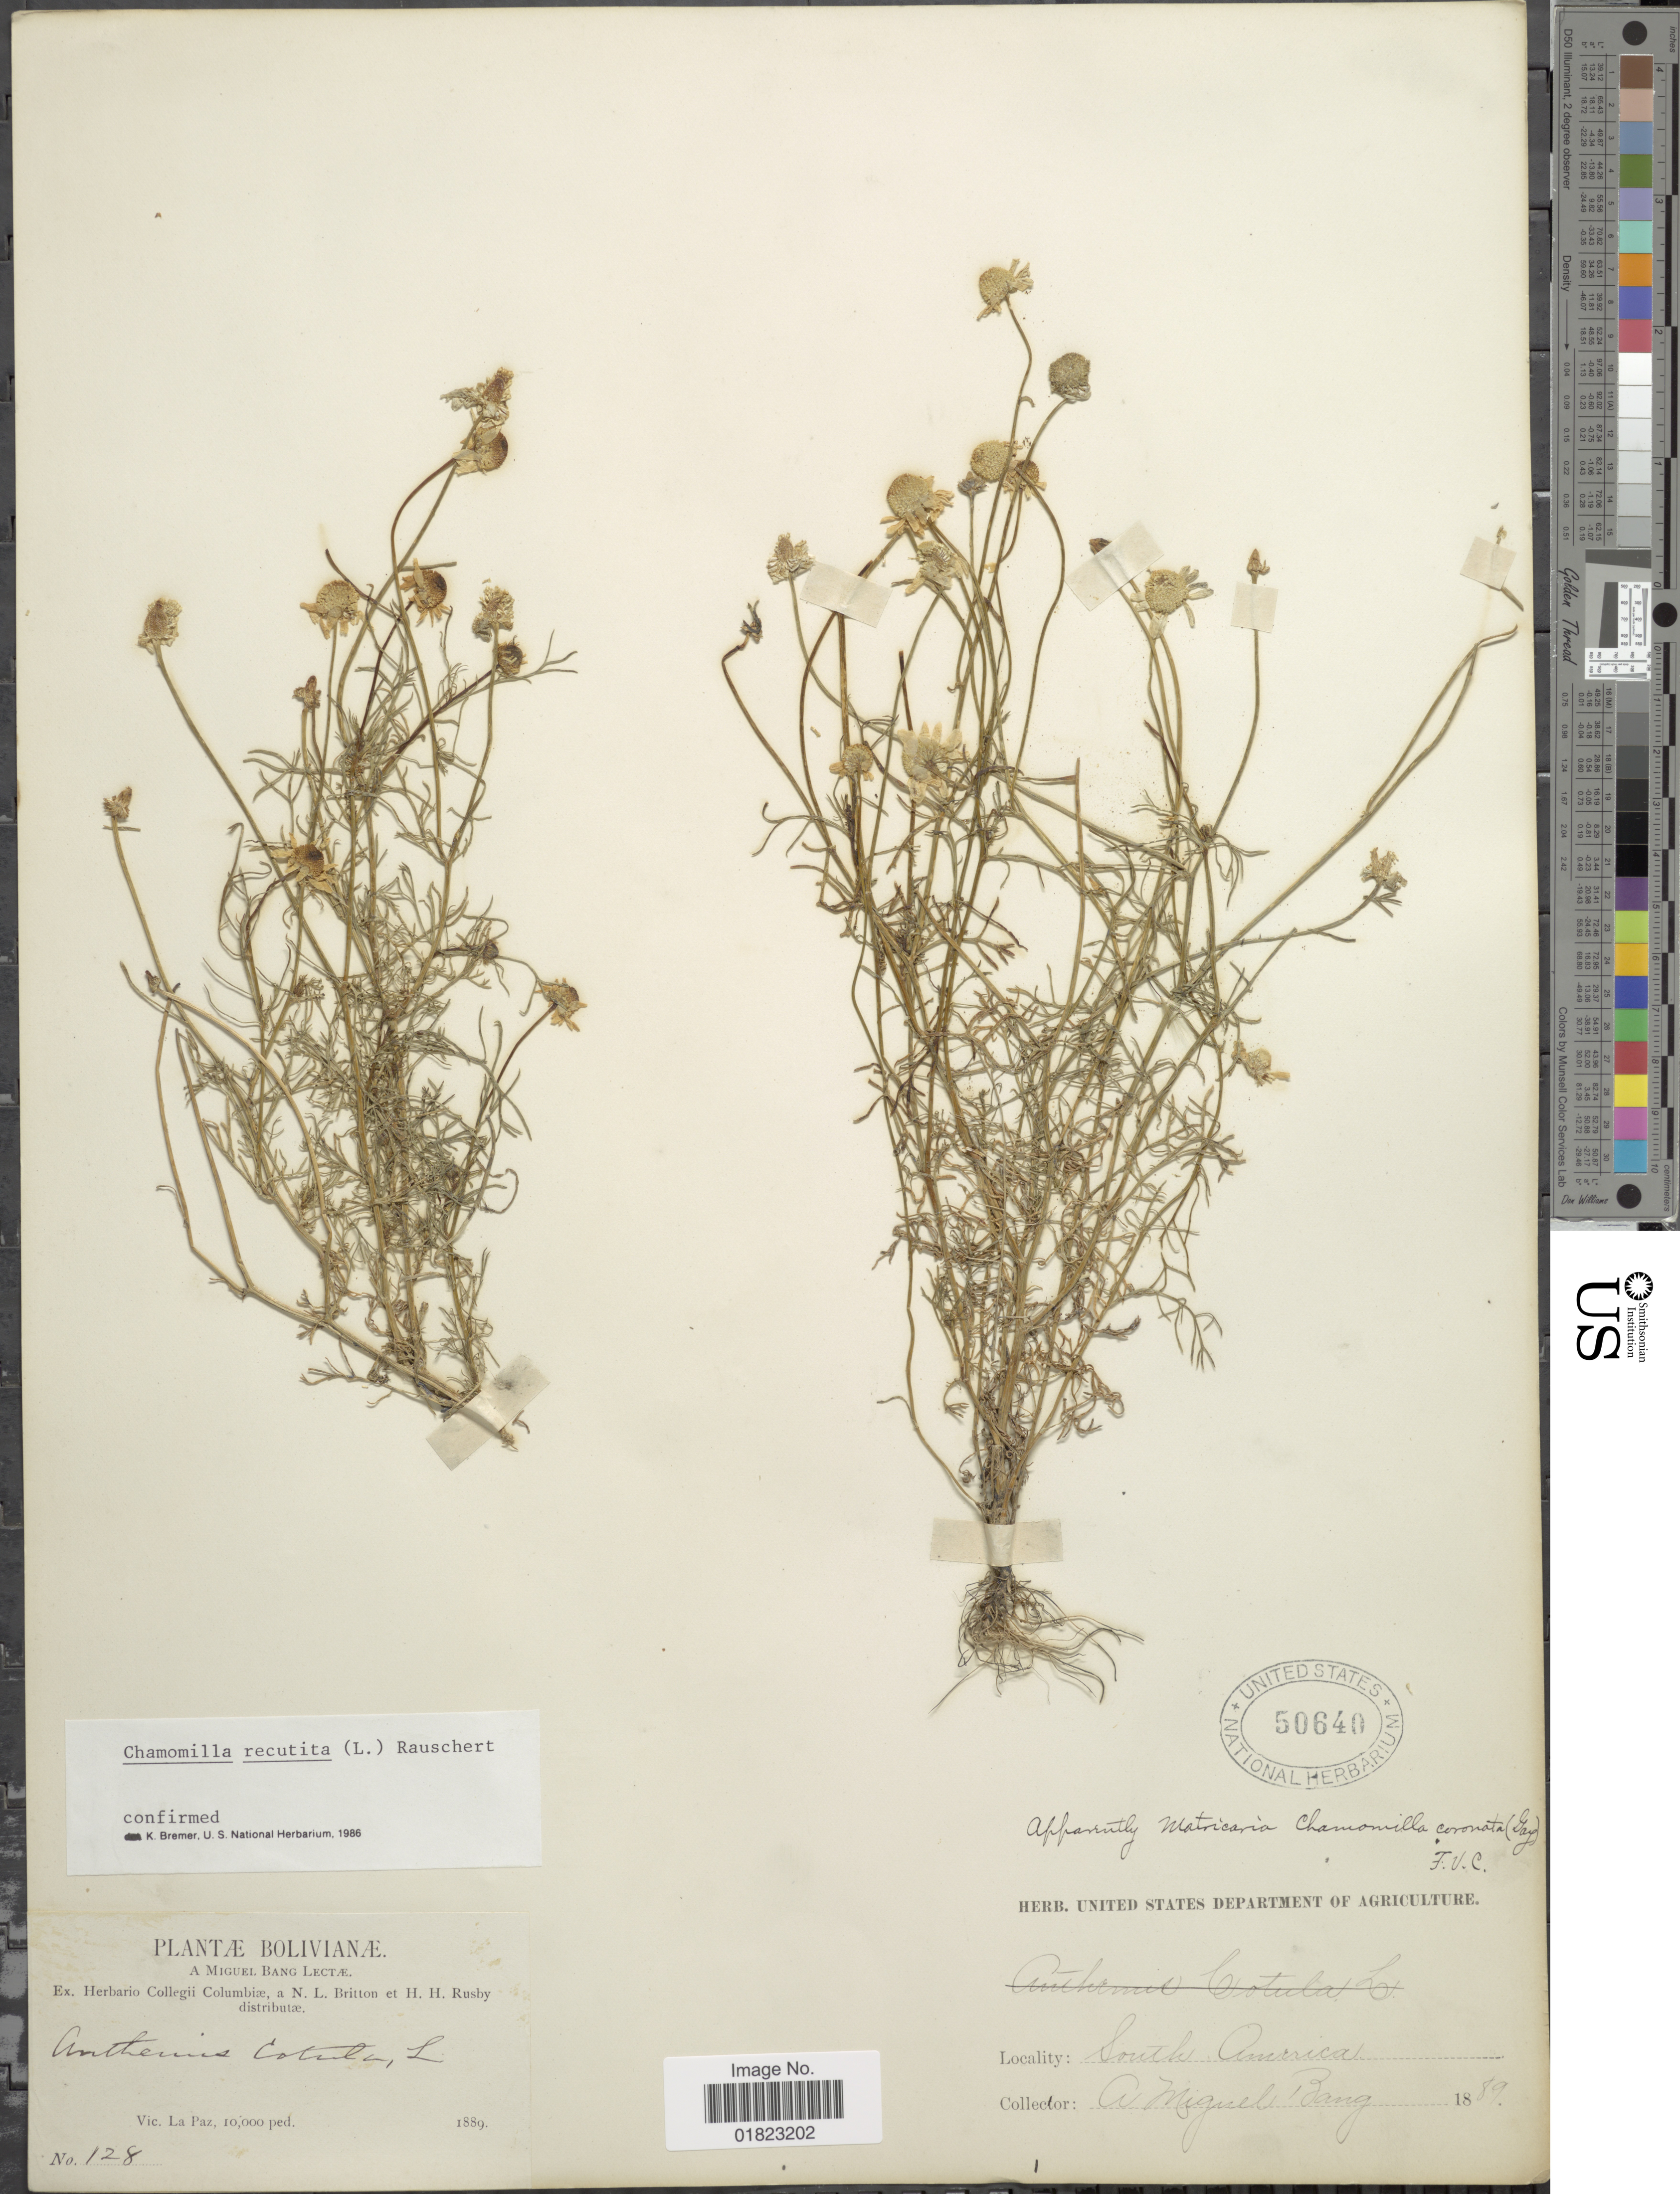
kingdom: Plantae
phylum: Tracheophyta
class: Magnoliopsida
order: Asterales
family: Asteraceae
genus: Matricaria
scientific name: Matricaria recutita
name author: L.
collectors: M. Bang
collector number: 128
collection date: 1889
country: Bolivia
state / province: La Paz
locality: Vic. La Paz.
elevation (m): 3048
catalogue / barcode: US 50640